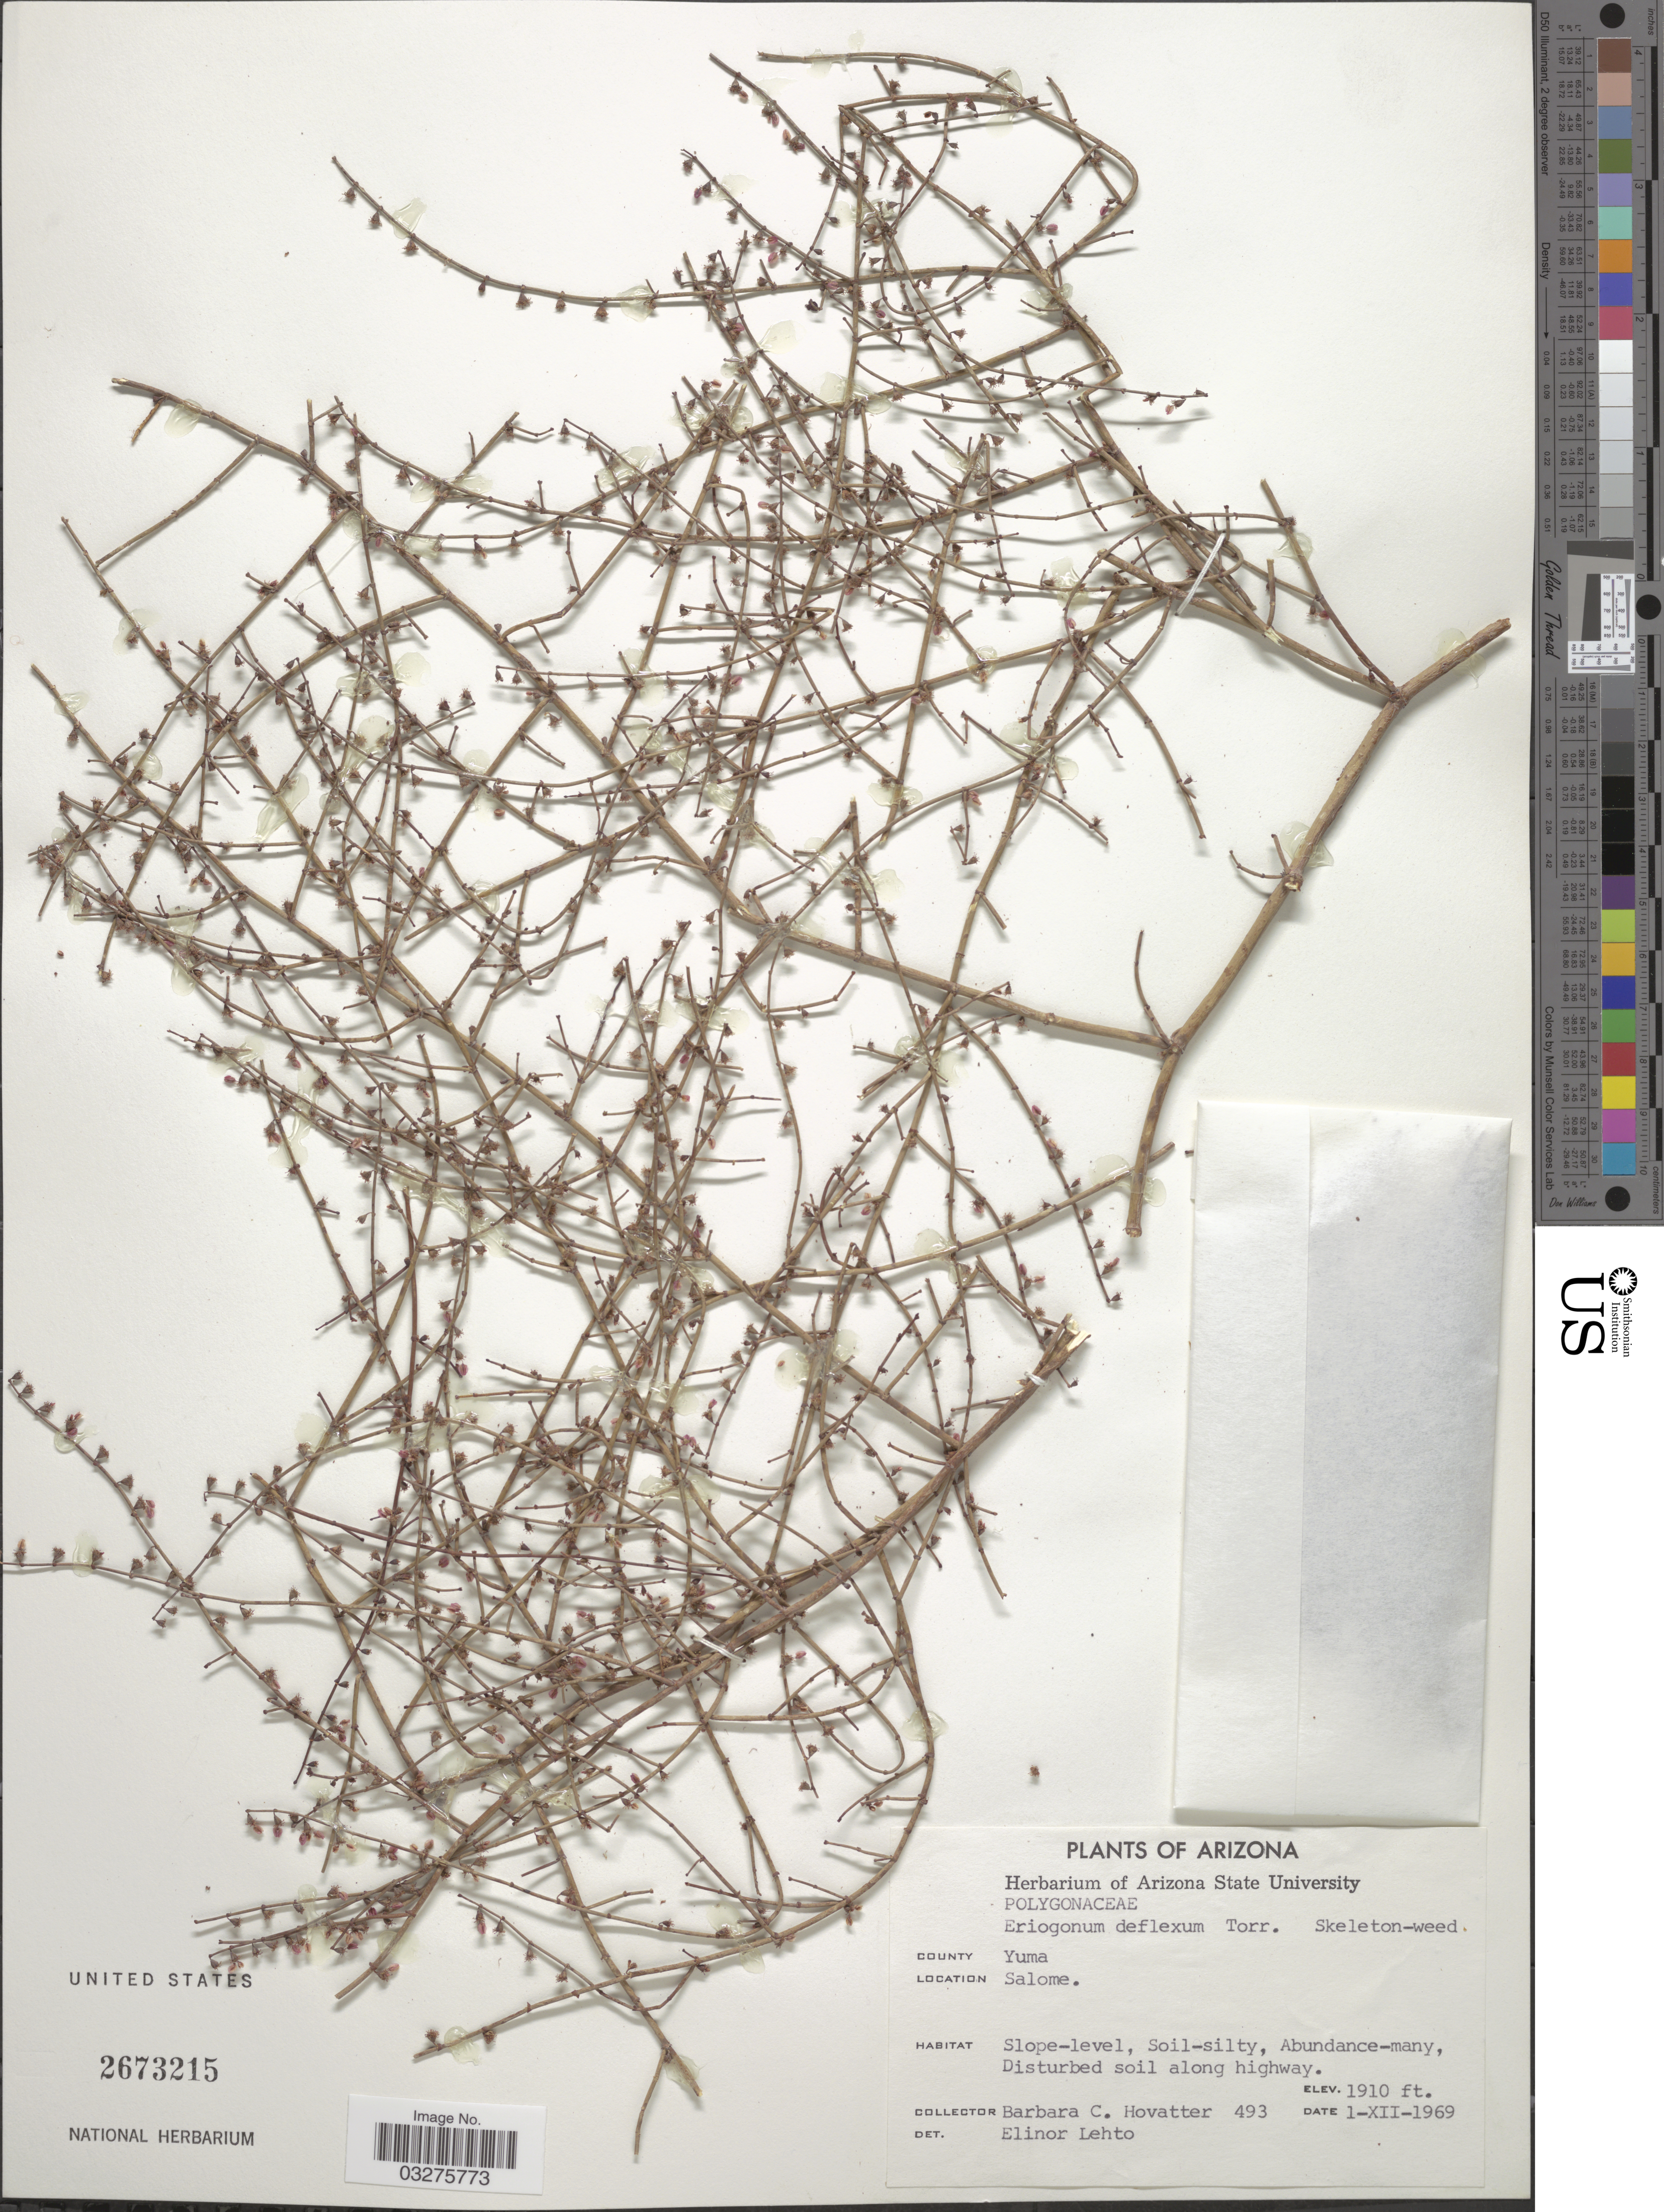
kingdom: Plantae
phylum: Tracheophyta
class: Magnoliopsida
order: Caryophyllales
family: Polygonaceae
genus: Eriogonum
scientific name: Eriogonum deflexum var. deflexum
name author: Torr. in Ives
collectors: B. Hovatter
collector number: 493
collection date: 1969-12-01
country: United States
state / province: Arizona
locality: County Yuma. Salome.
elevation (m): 582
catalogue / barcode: US 2673215